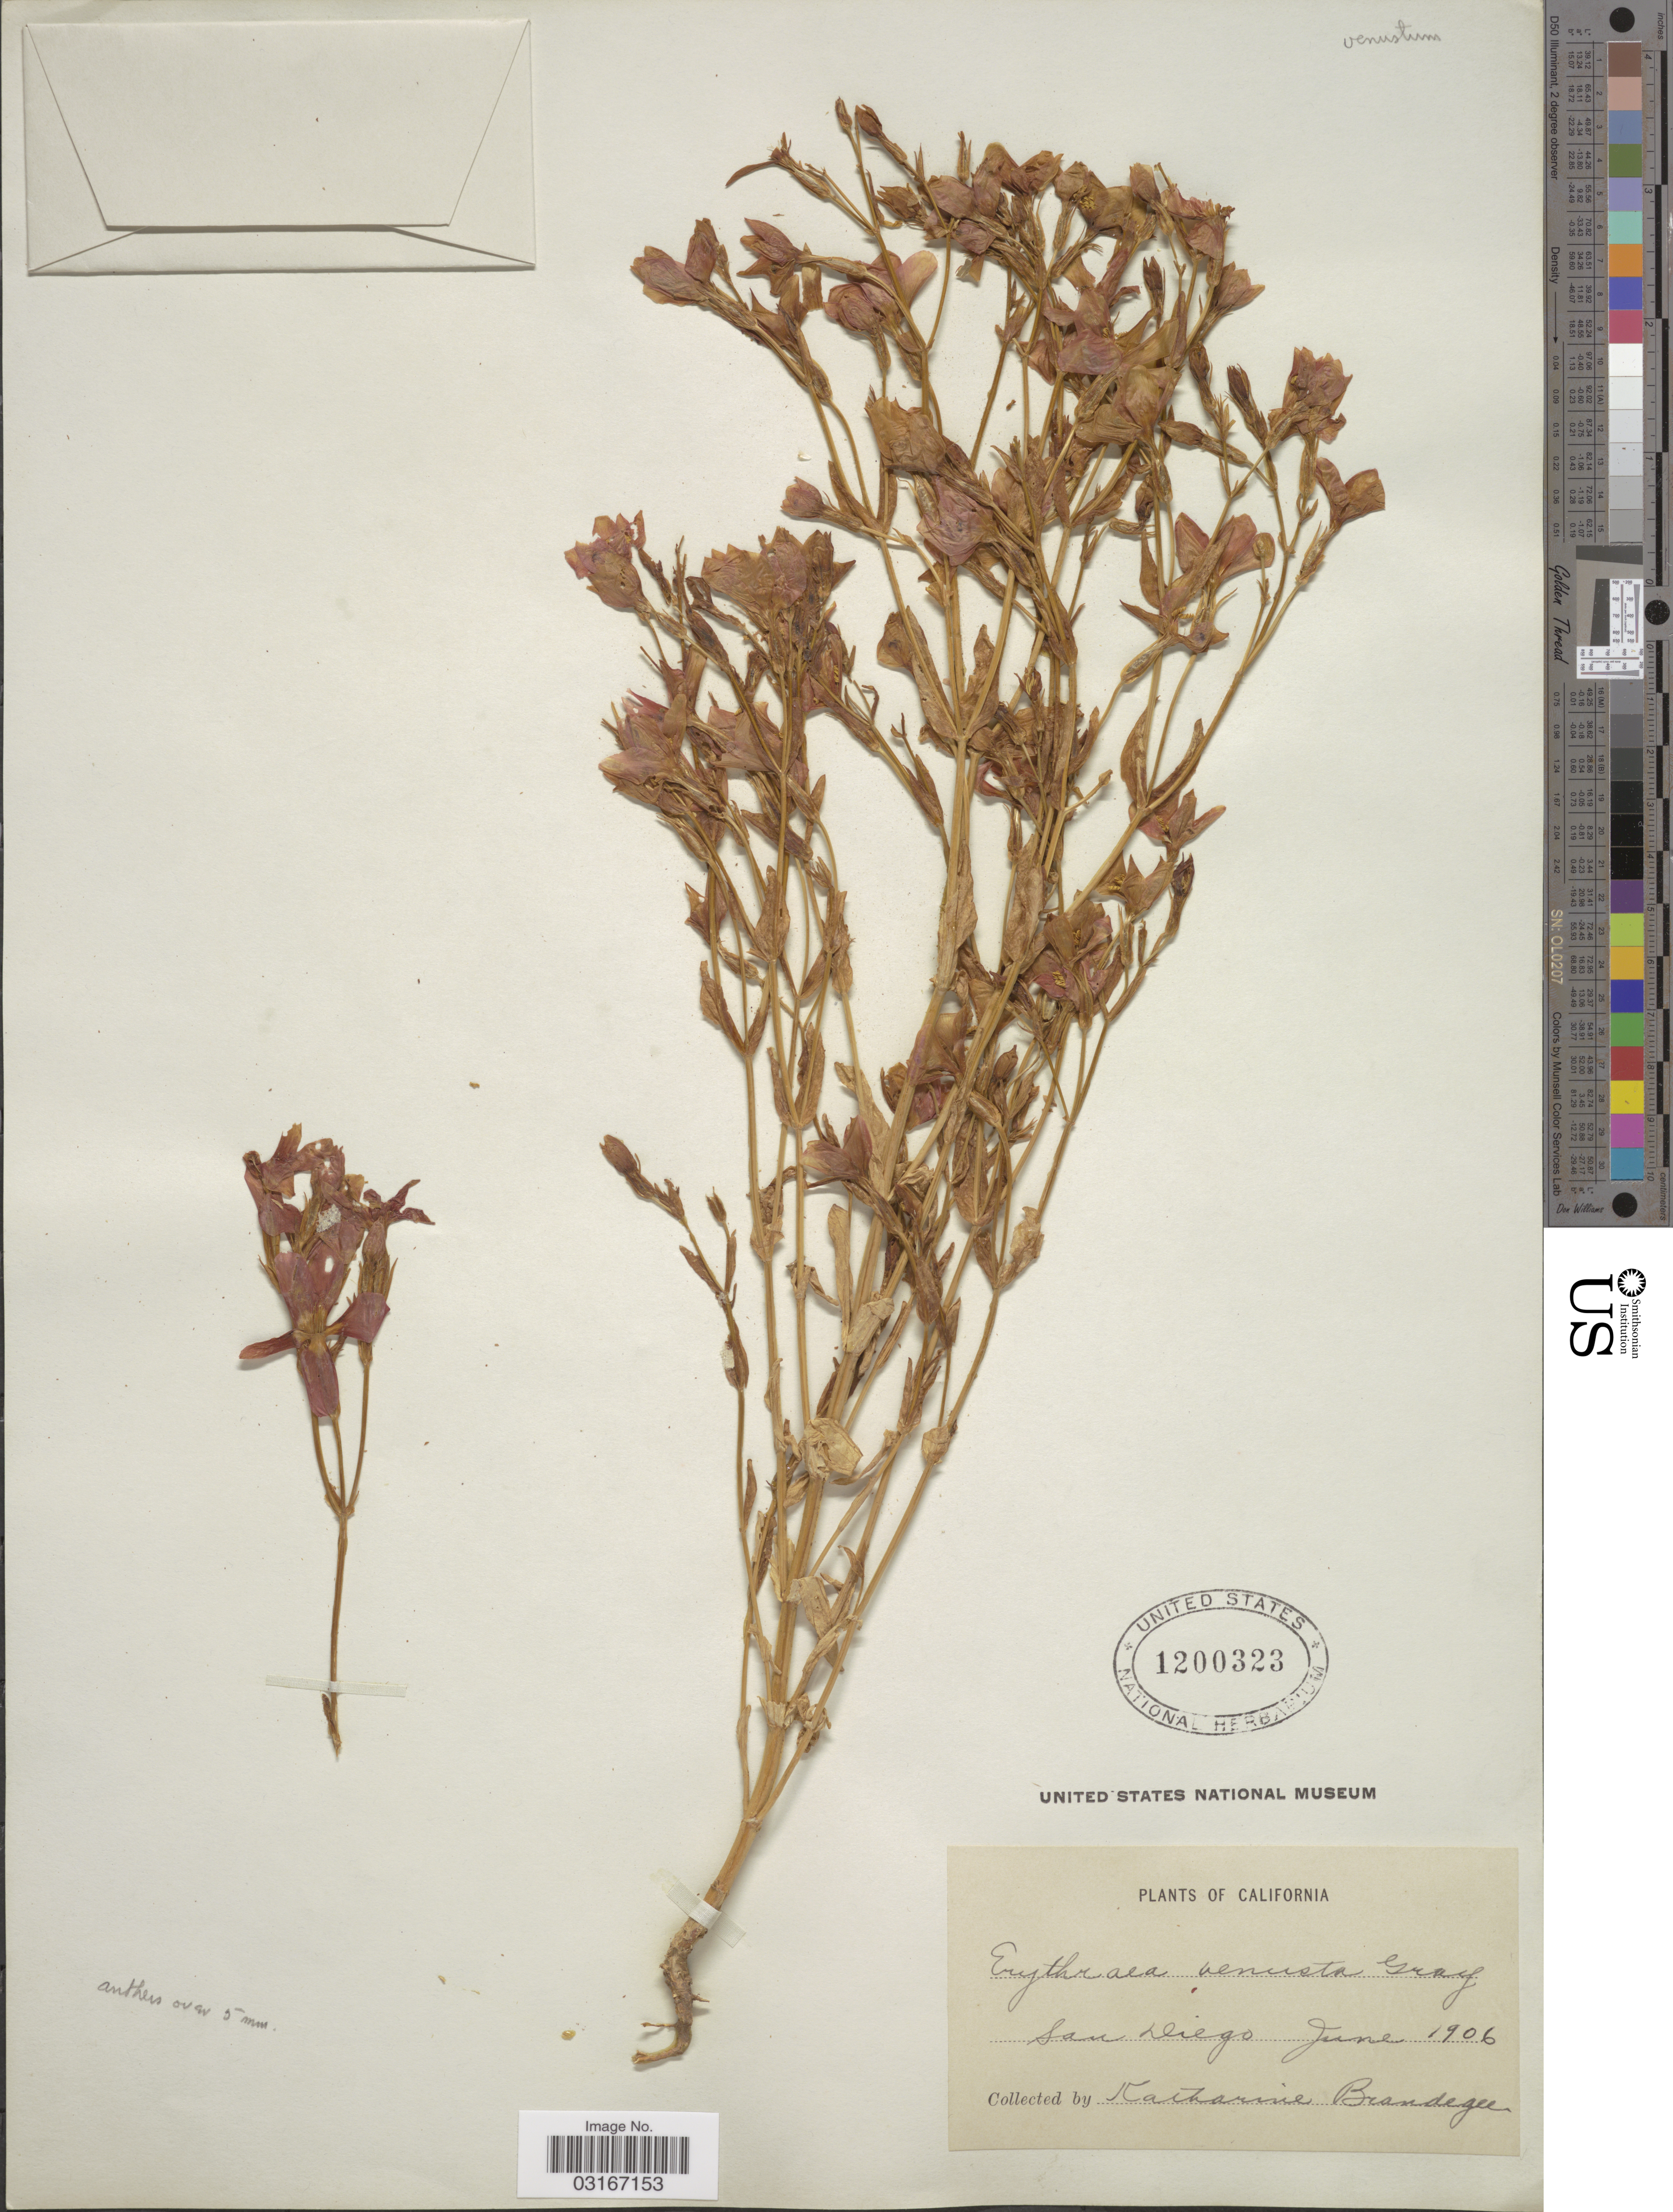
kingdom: Plantae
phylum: Tracheophyta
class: Magnoliopsida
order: Gentianales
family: Gentianaceae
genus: Centaurium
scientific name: Centaurium venustum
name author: (A. Gray) B.L. Rob.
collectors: M. K. Brandegee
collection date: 1906-06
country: United States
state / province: California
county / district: San Diego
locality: San Diego.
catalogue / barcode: US 1200323